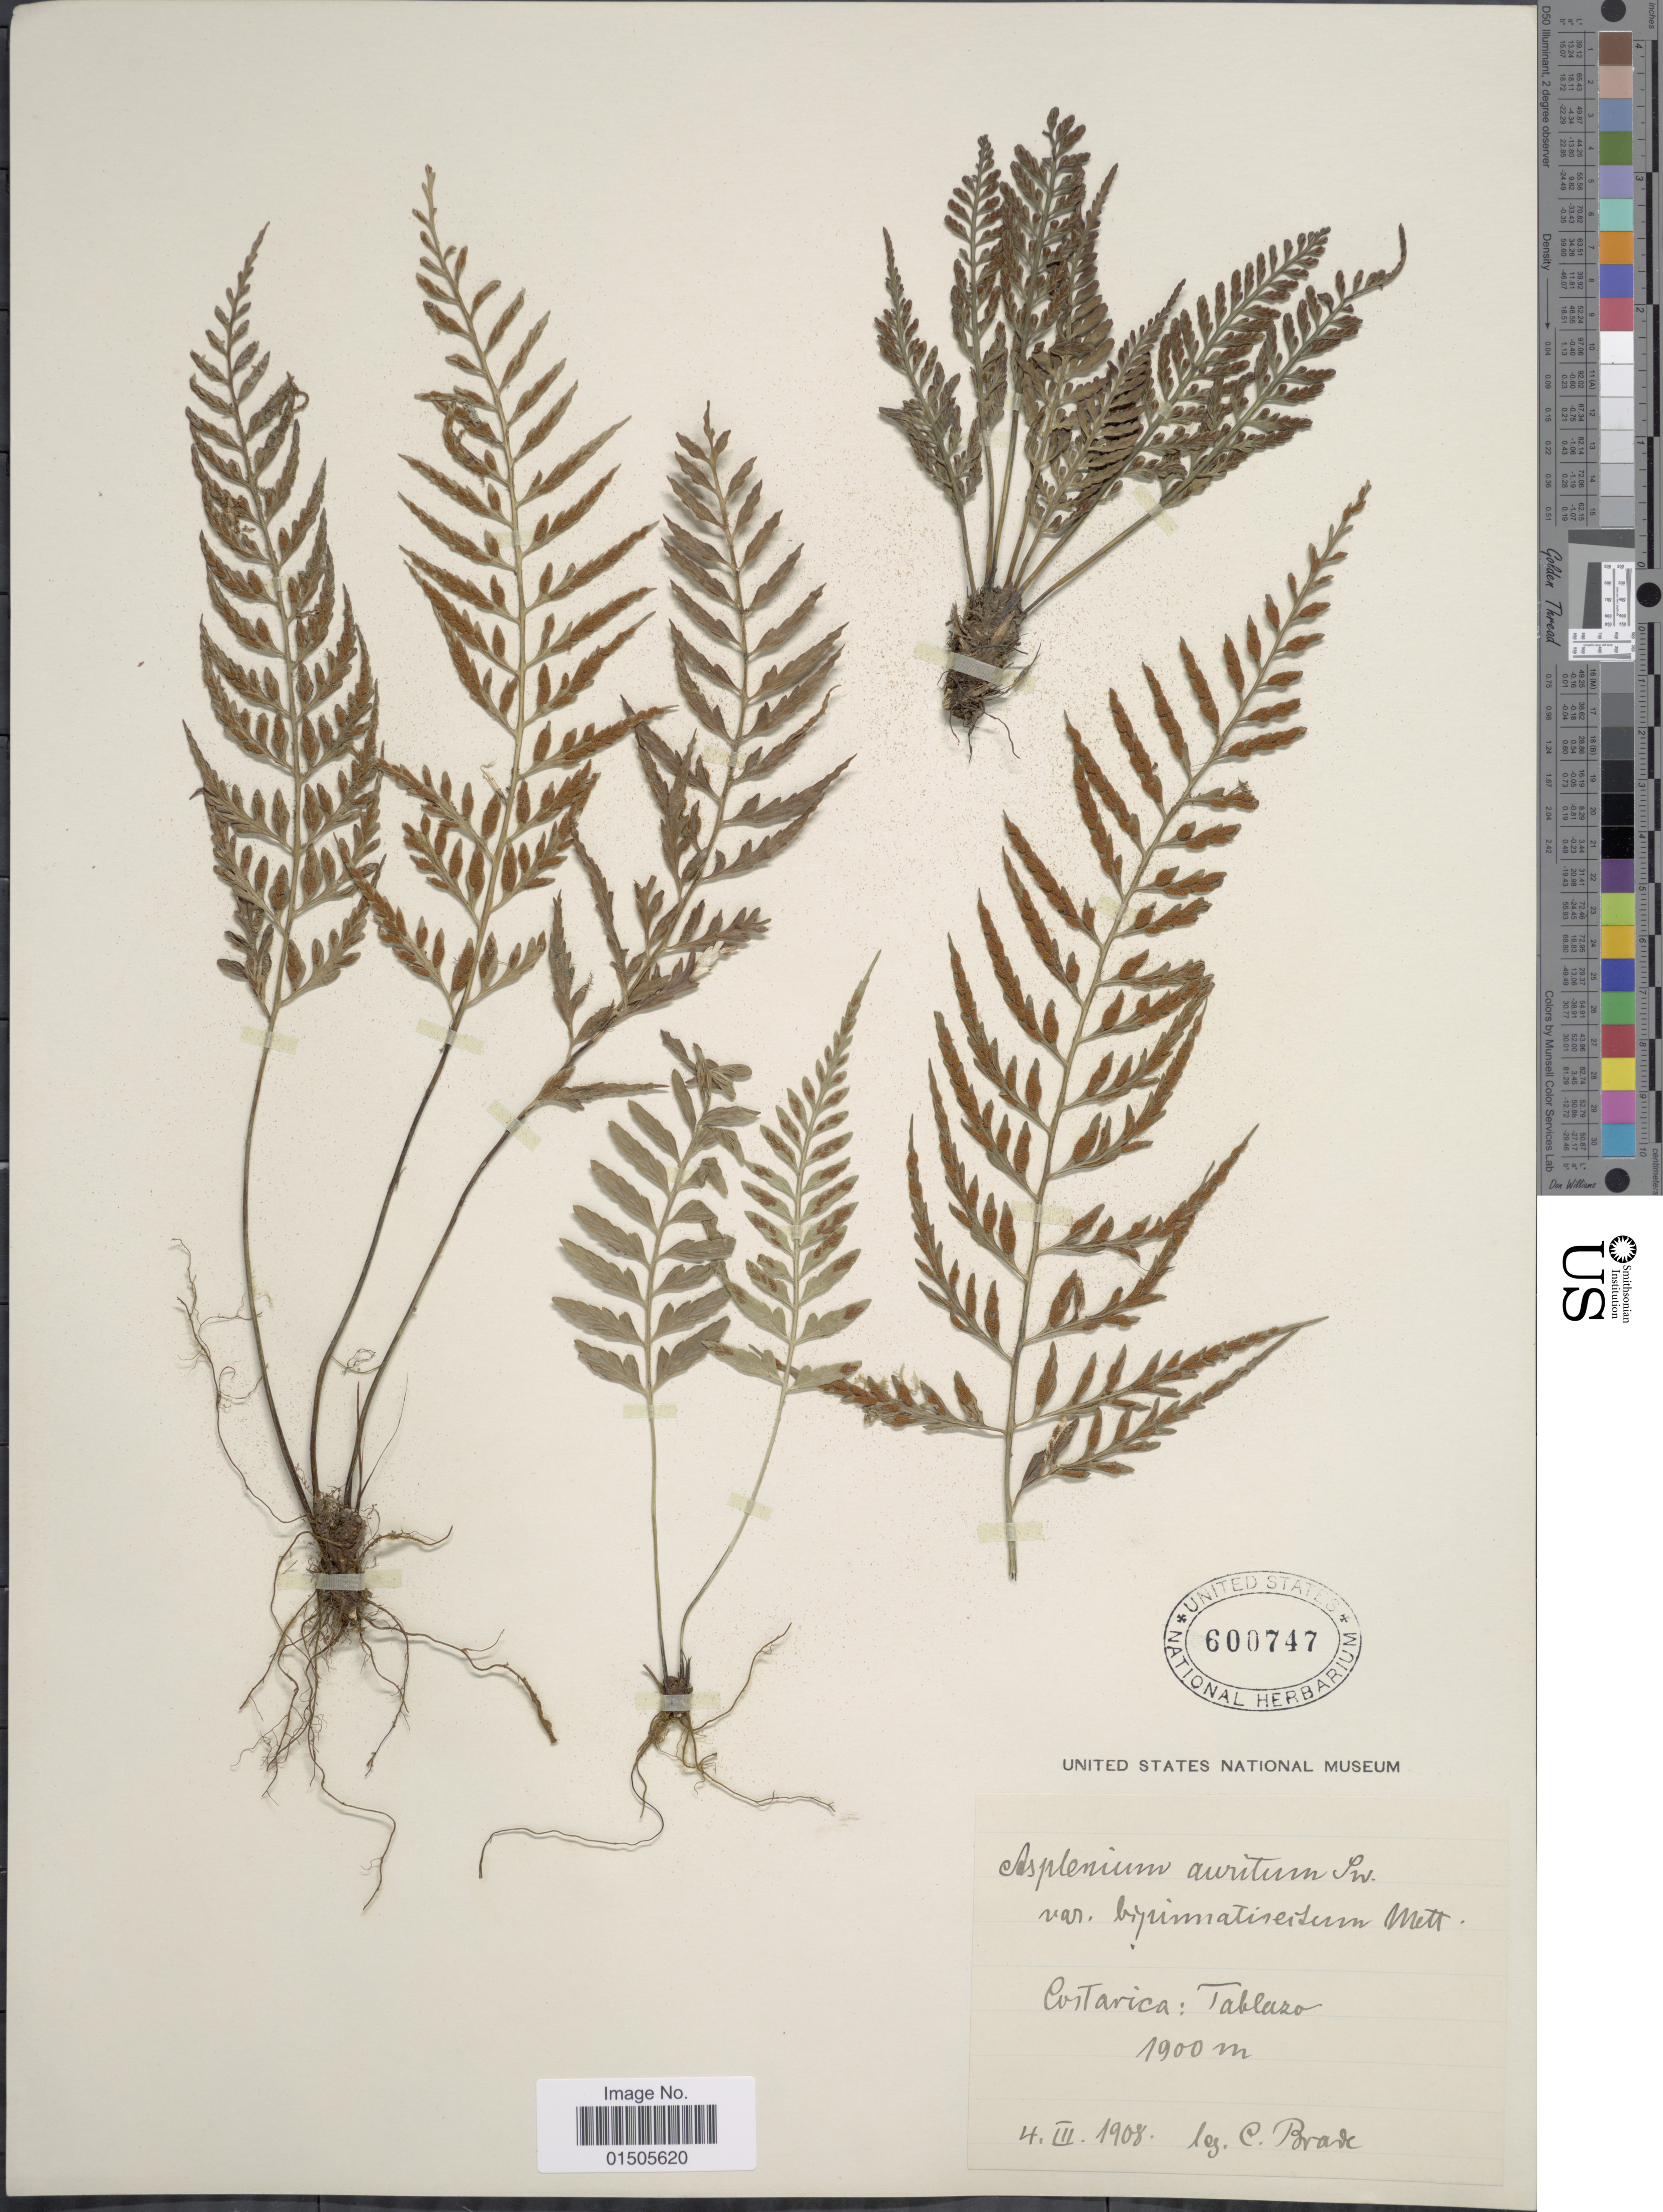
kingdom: Plantae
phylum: Tracheophyta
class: Polypodiopsida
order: Polypodiales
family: Aspleniaceae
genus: Asplenium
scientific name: Asplenium auritum var. moritzianum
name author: Hieron.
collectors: C. Brade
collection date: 1908-03-04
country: Costa Rica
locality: Tablazo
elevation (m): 1900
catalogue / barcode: US 600747